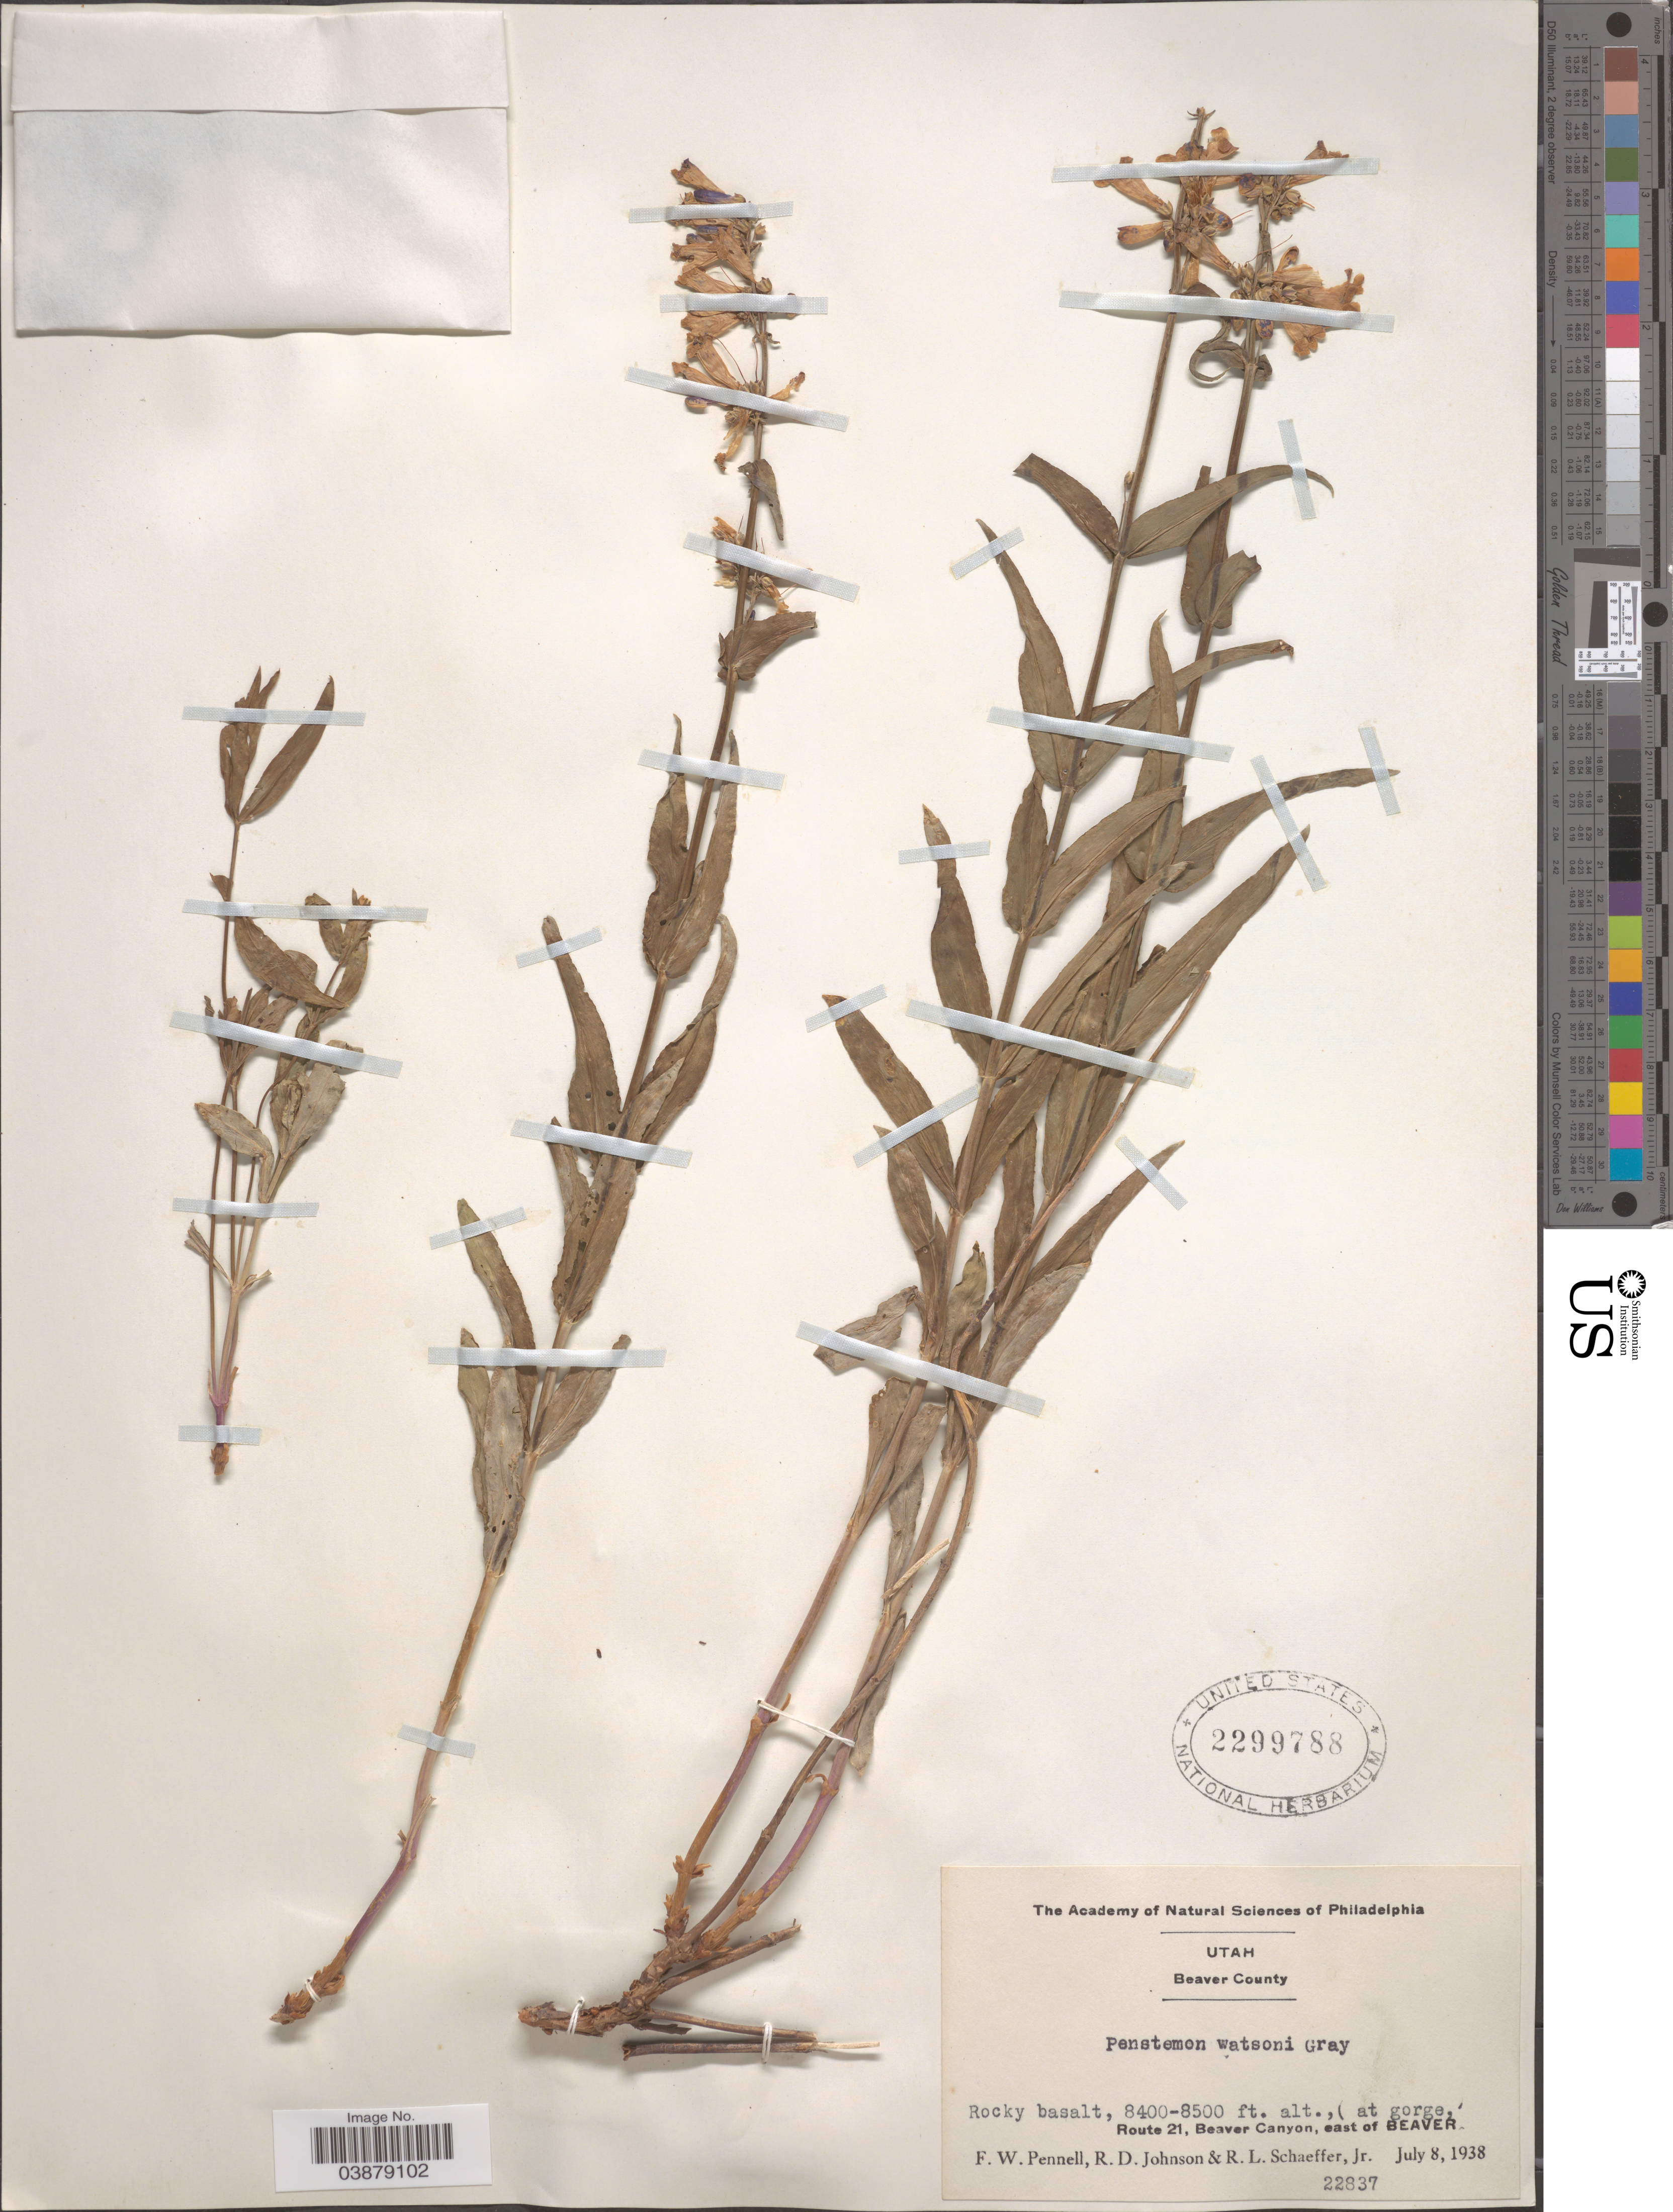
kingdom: Plantae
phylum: Tracheophyta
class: Magnoliopsida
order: Lamiales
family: Plantaginaceae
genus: Penstemon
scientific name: Penstemon watsonii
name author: A. Gray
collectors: F. W. Pennell, R. D. Johnson & R. L. Schaeffer Jr.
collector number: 22837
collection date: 1938-07-08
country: United States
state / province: Utah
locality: Beaver County. (at gorge, Route 21, Beaver canyon, east of Beaver.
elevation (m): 2560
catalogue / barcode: US 2299788